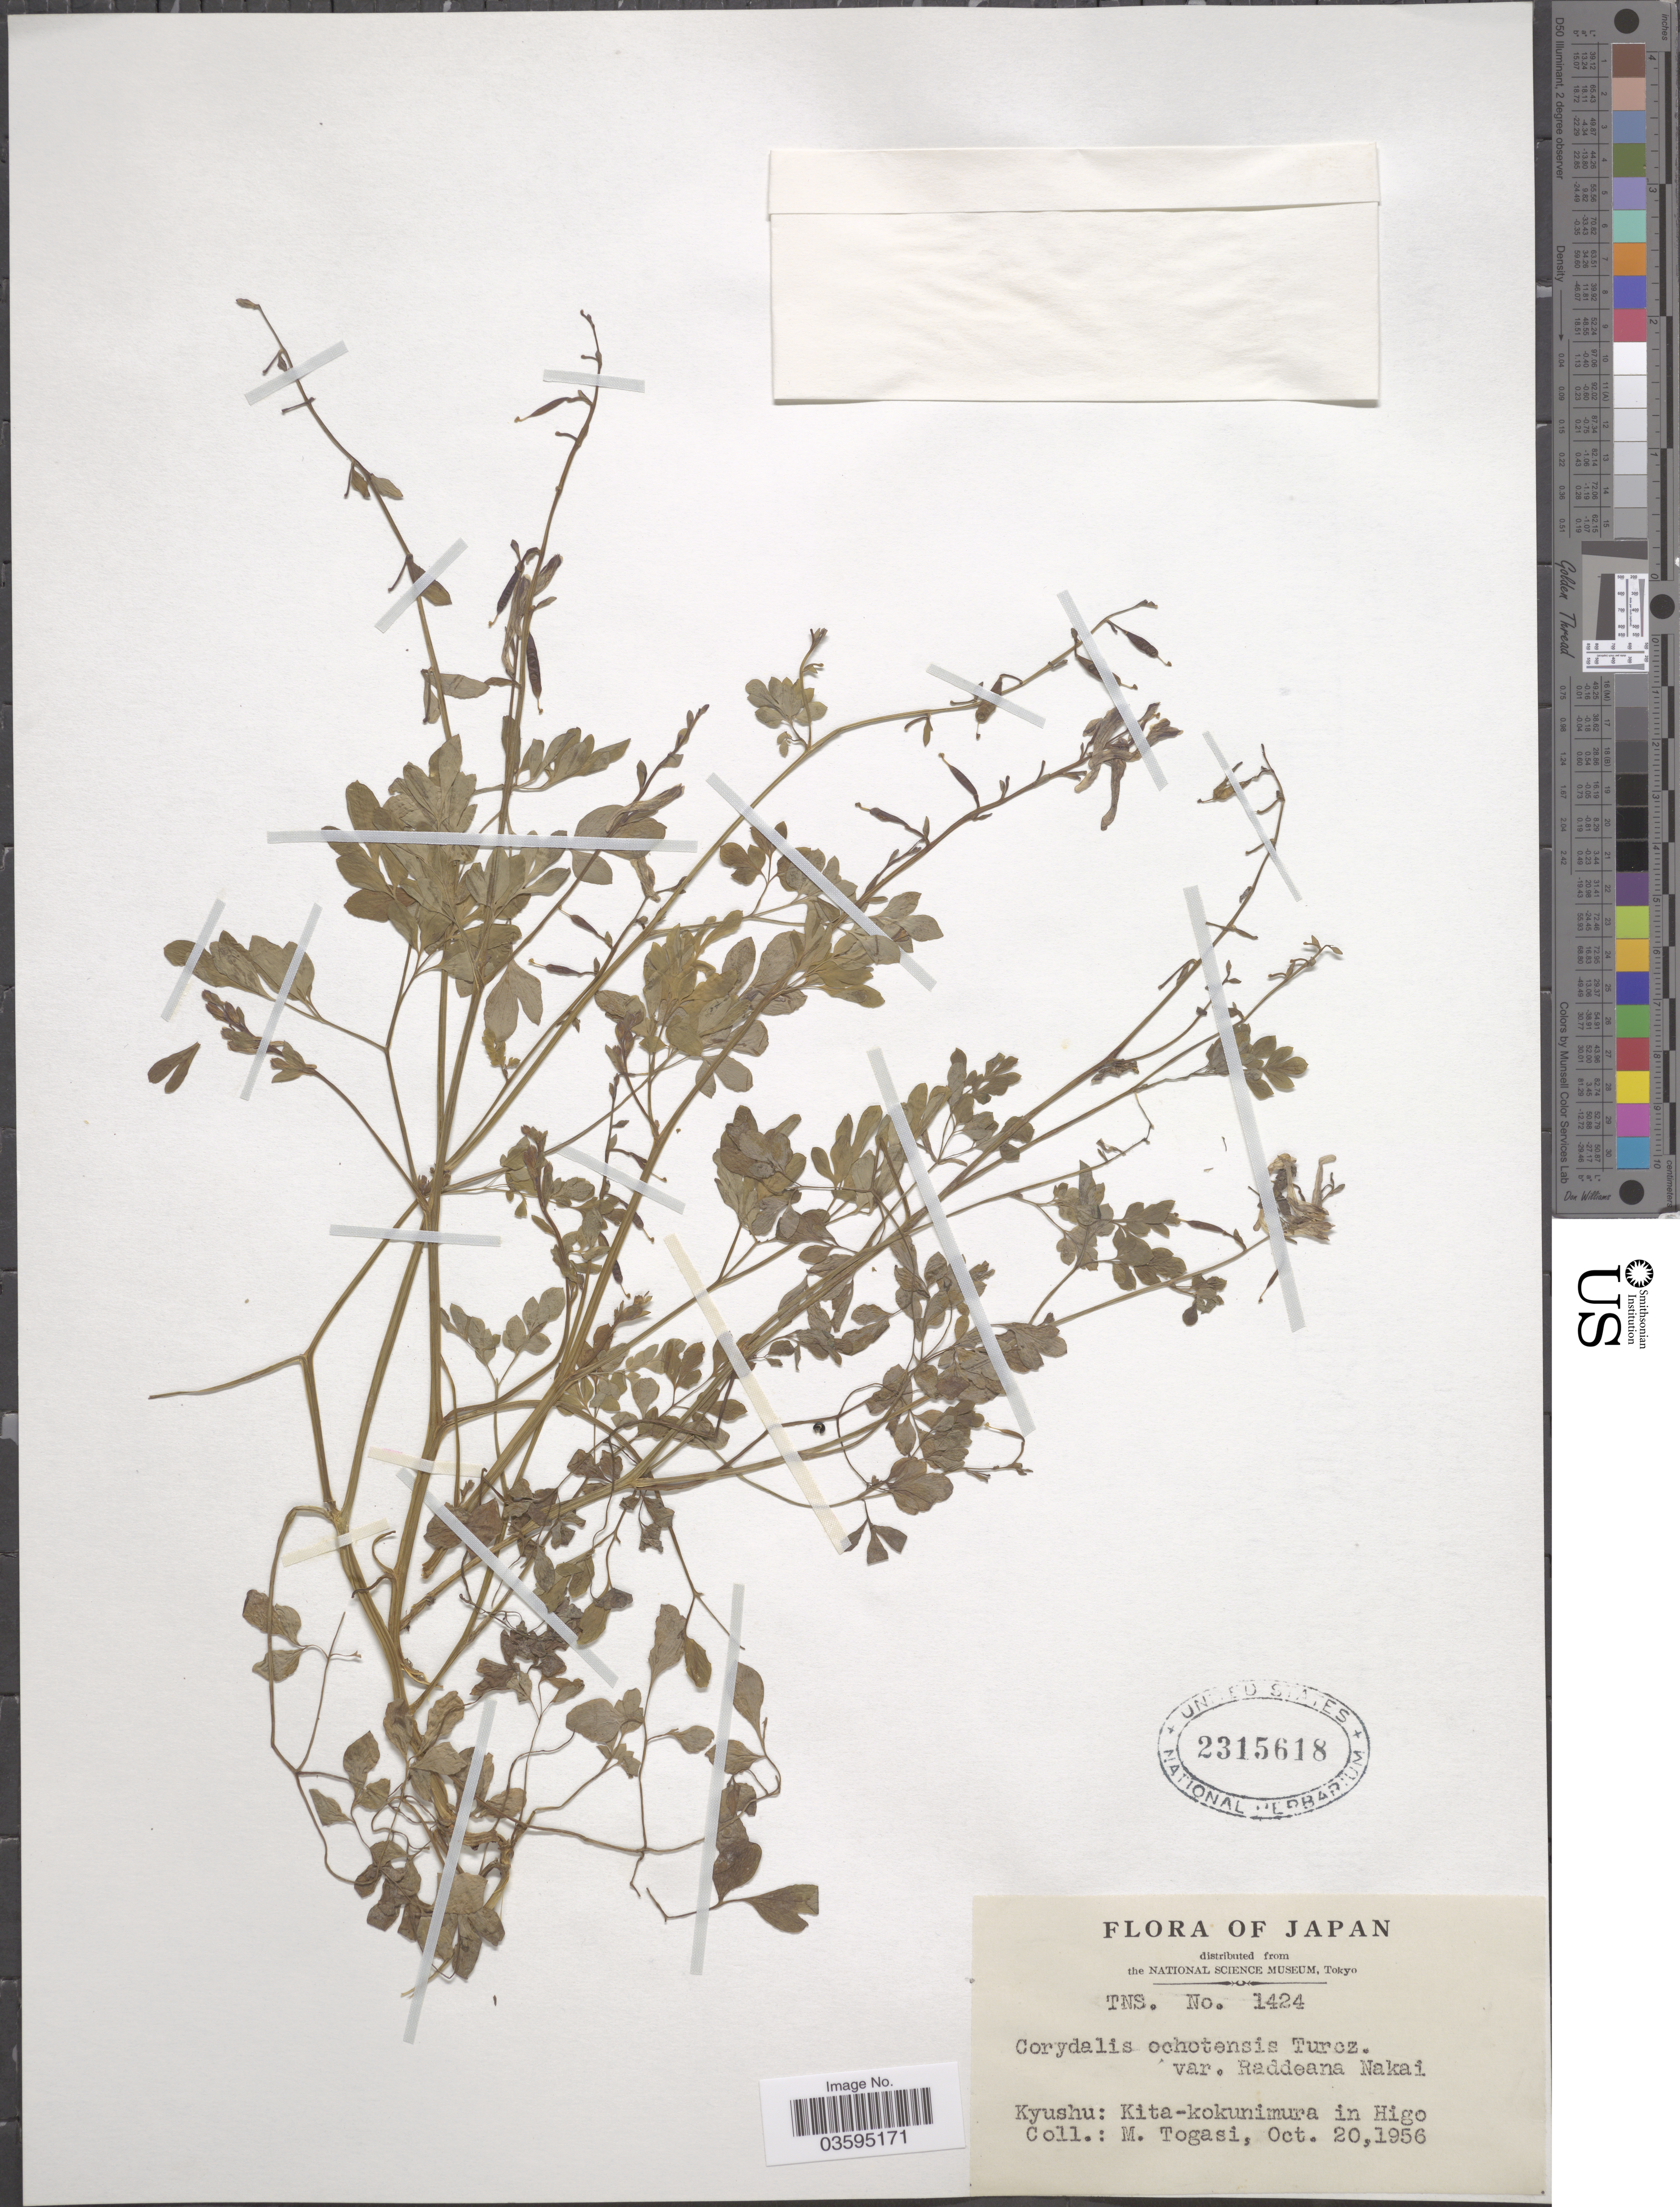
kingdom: Plantae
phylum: Tracheophyta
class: Magnoliopsida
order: Ranunculales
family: Papaveraceae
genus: Corydalis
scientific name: Corydalis ochotensis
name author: Turcz.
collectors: M. Togasi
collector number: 1424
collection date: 1956-10-20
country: Japan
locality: Kyushu: Kita-kokunimura in Higo.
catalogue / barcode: US 2315618